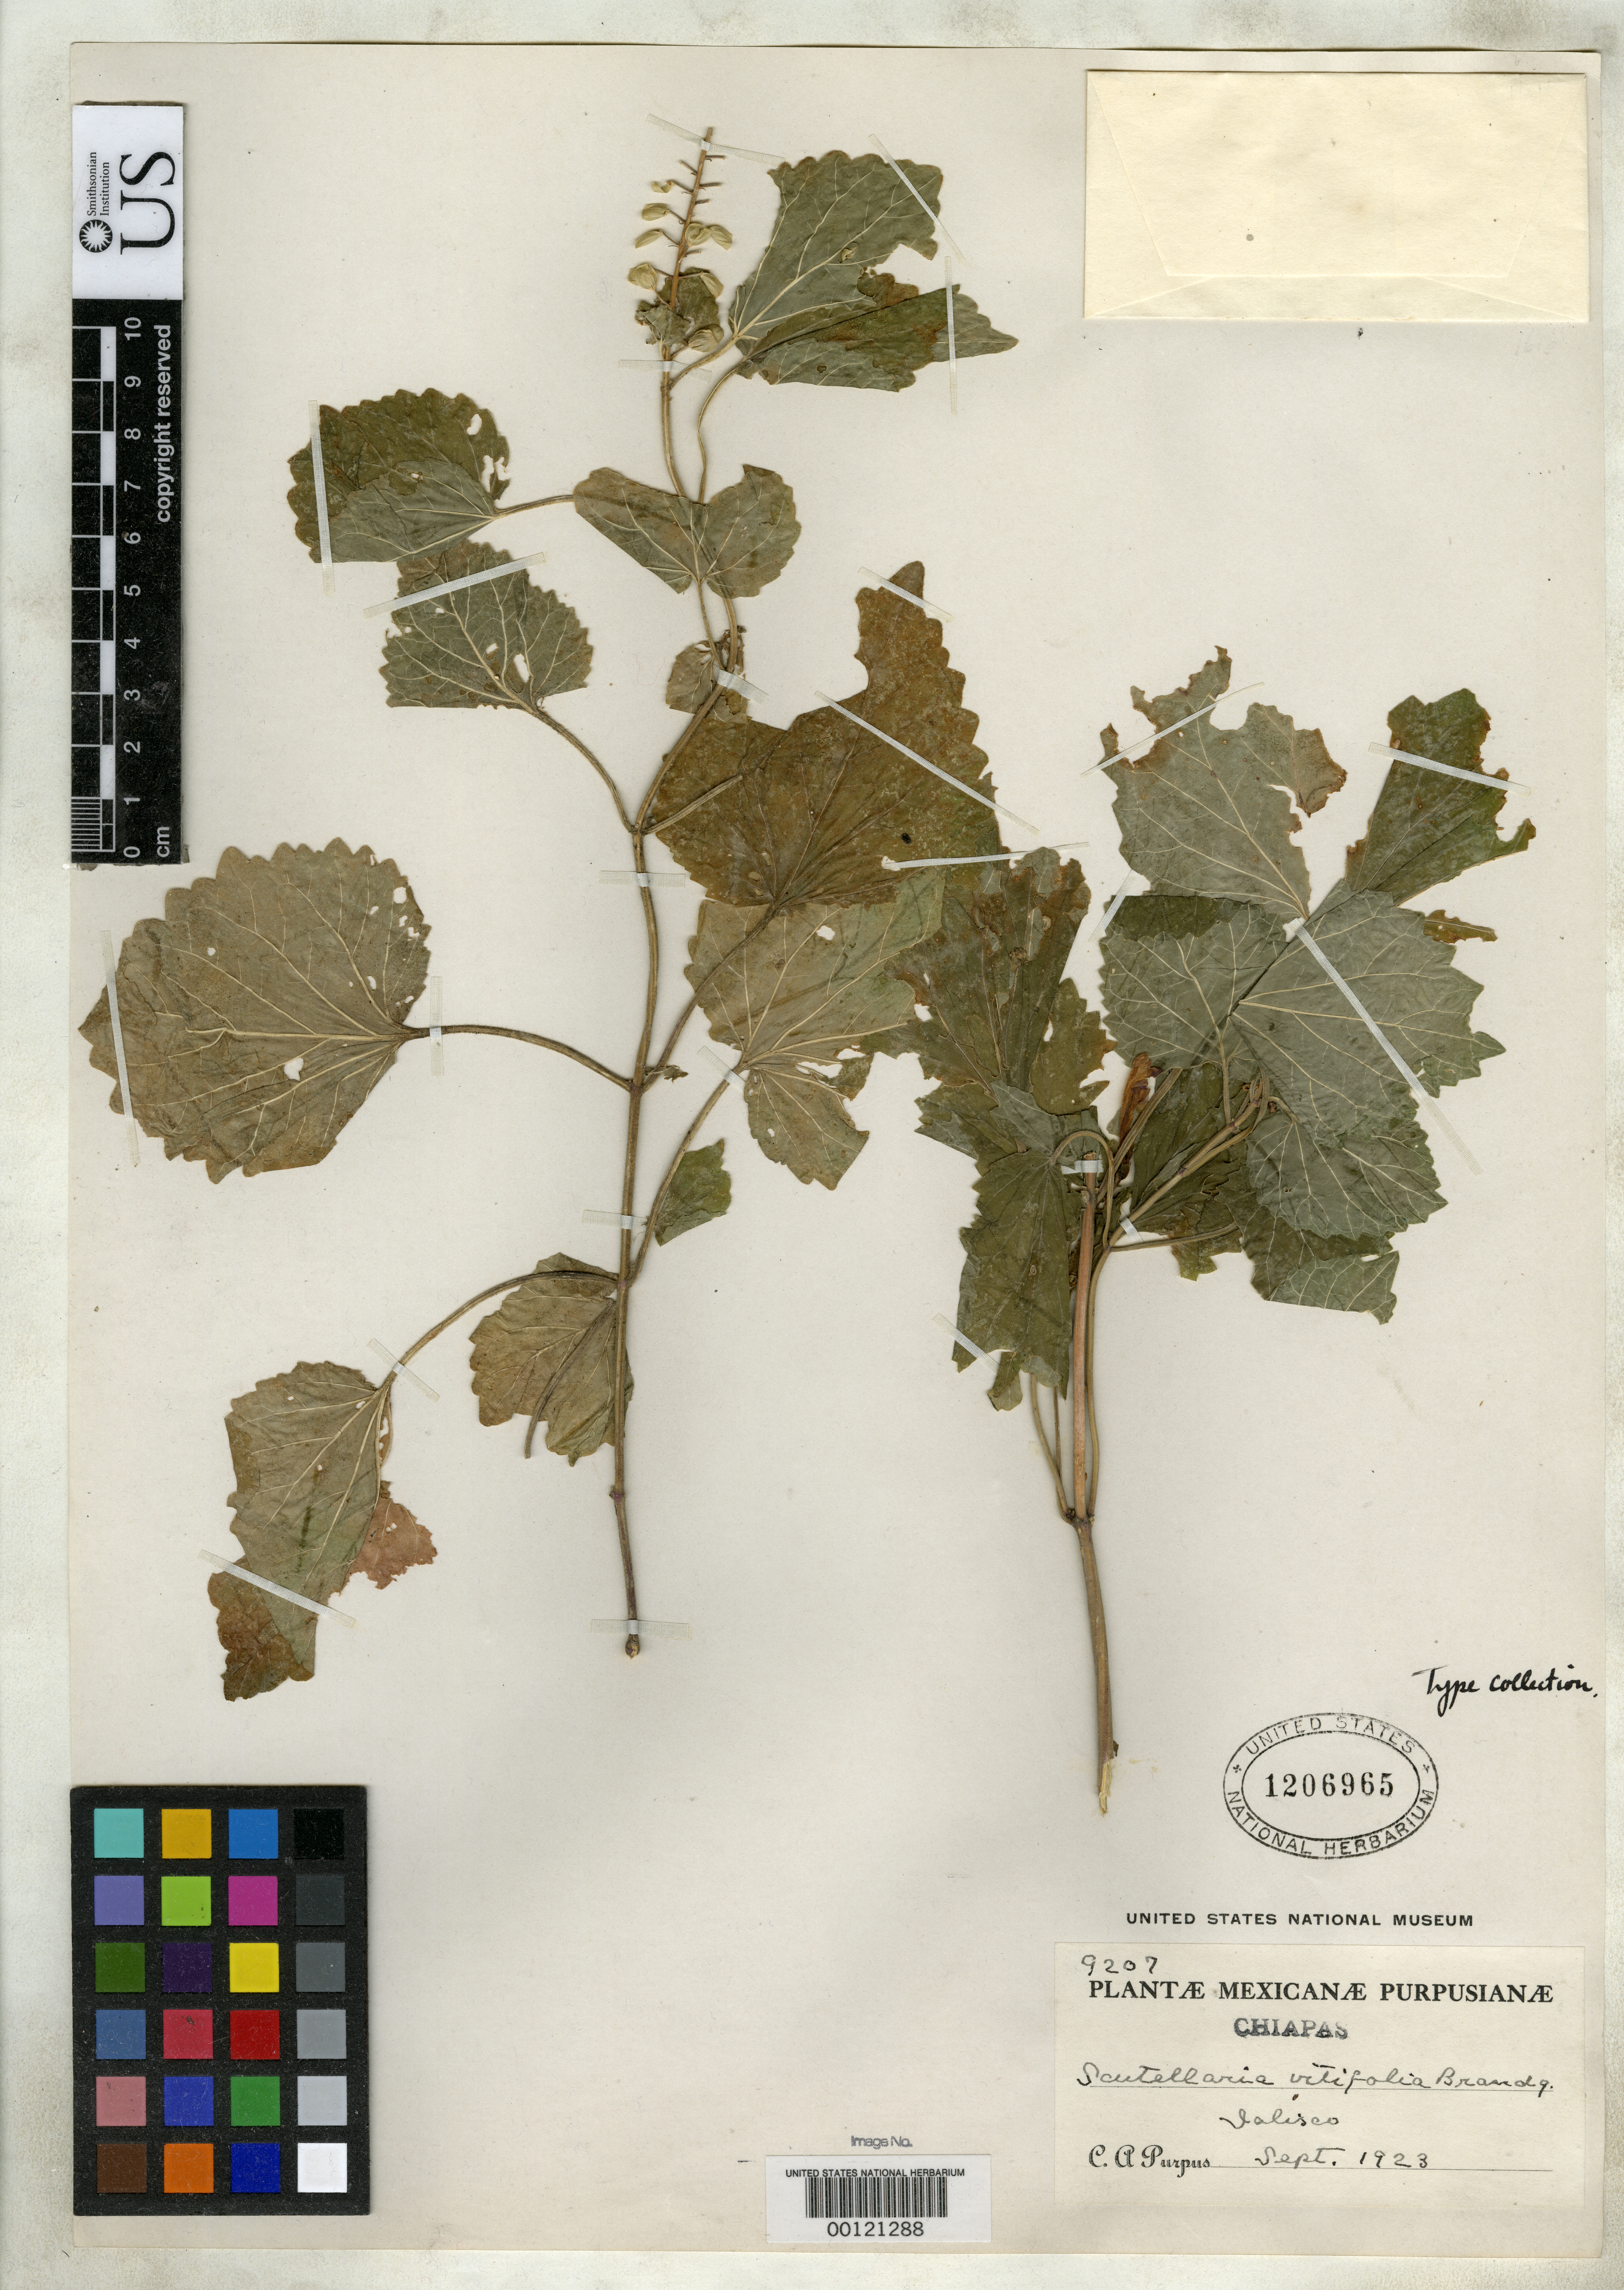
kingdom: Plantae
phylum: Tracheophyta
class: Magnoliopsida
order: Lamiales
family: Lamiaceae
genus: Scutellaria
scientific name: Scutellaria vitifolia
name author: Brandegee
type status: Isotype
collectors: C. A. Purpus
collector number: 9207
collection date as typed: Sep 1923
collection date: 1923-09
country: Mexico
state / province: Chiapas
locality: Jalisco.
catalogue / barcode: US 1206965